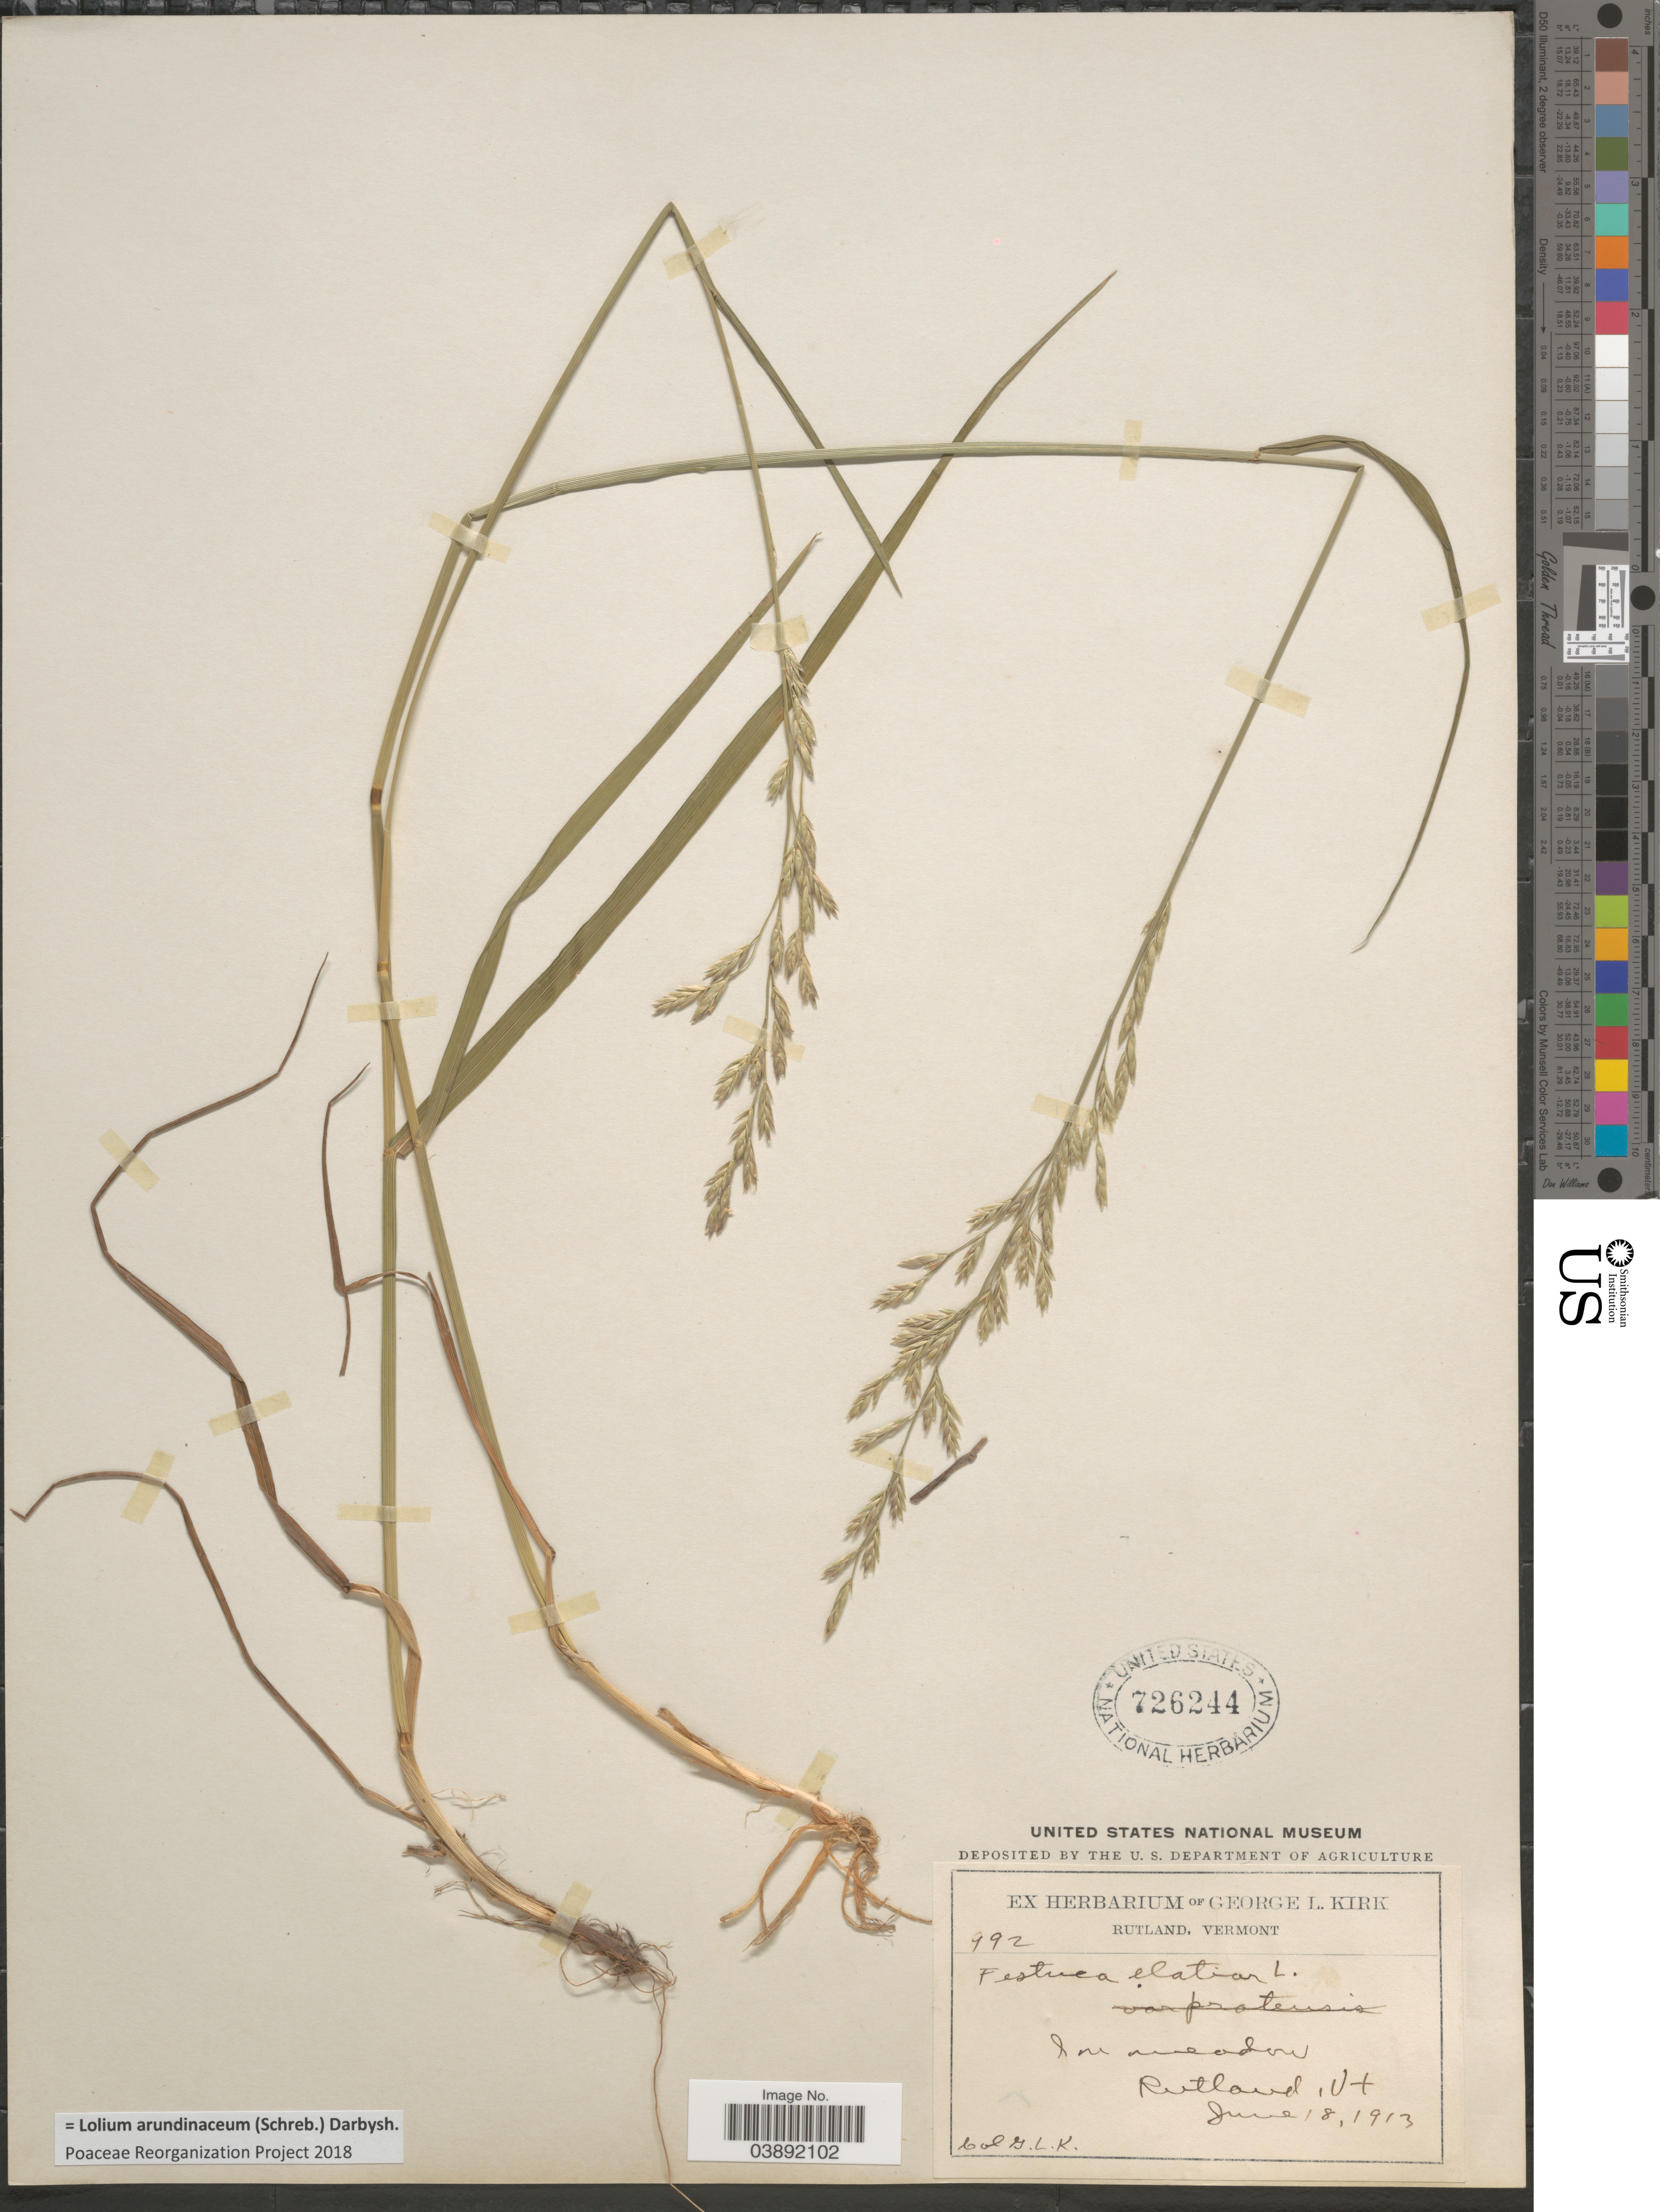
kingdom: Plantae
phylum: Tracheophyta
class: Liliopsida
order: Poales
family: Poaceae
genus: Lolium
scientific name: Lolium arundinaceum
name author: (Schreb.) Darbysh.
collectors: G. Kirk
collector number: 992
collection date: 1913-06-18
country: United States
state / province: Vermont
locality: Rutland.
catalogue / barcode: US 726244